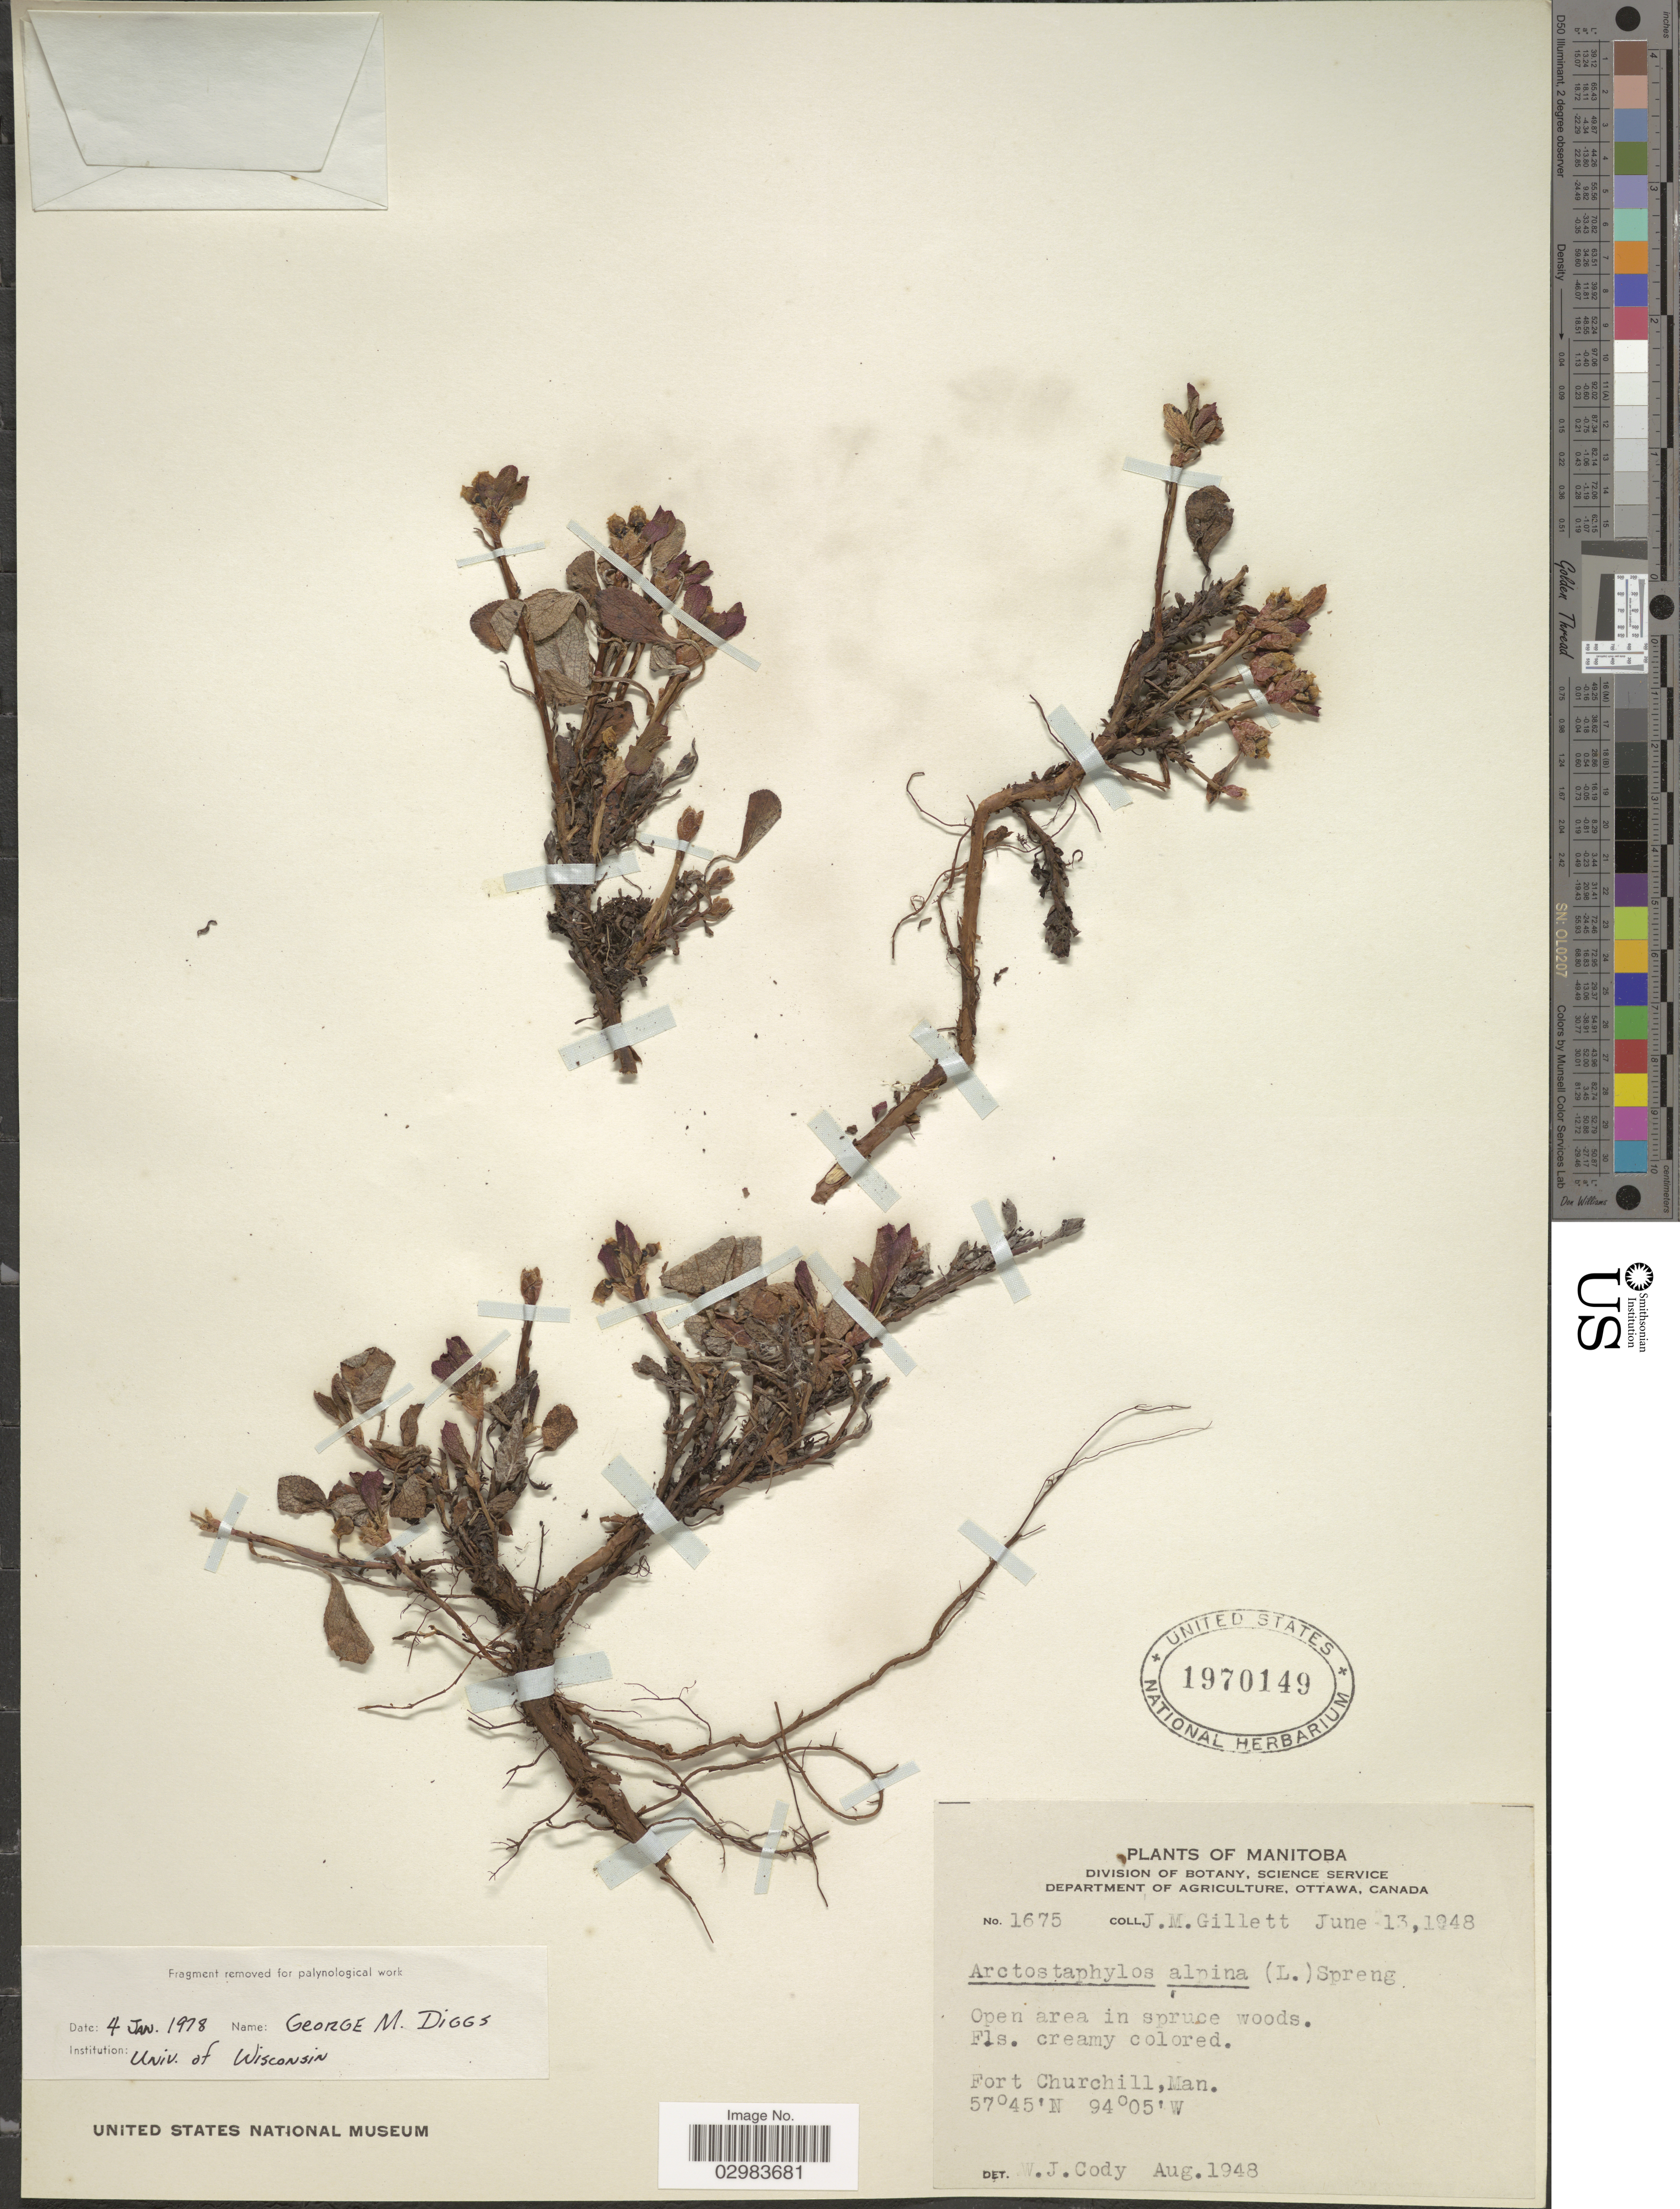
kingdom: Plantae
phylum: Tracheophyta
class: Magnoliopsida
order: Ericales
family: Ericaceae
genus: Arctostaphylos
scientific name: Arctostaphylos alpina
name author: (L.) Spreng.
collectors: J. M. Gillett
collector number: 1675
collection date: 1948-06-13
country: Canada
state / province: Manitoba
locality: Open area in spruce woods. Fort Churchill.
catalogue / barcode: US 1970149